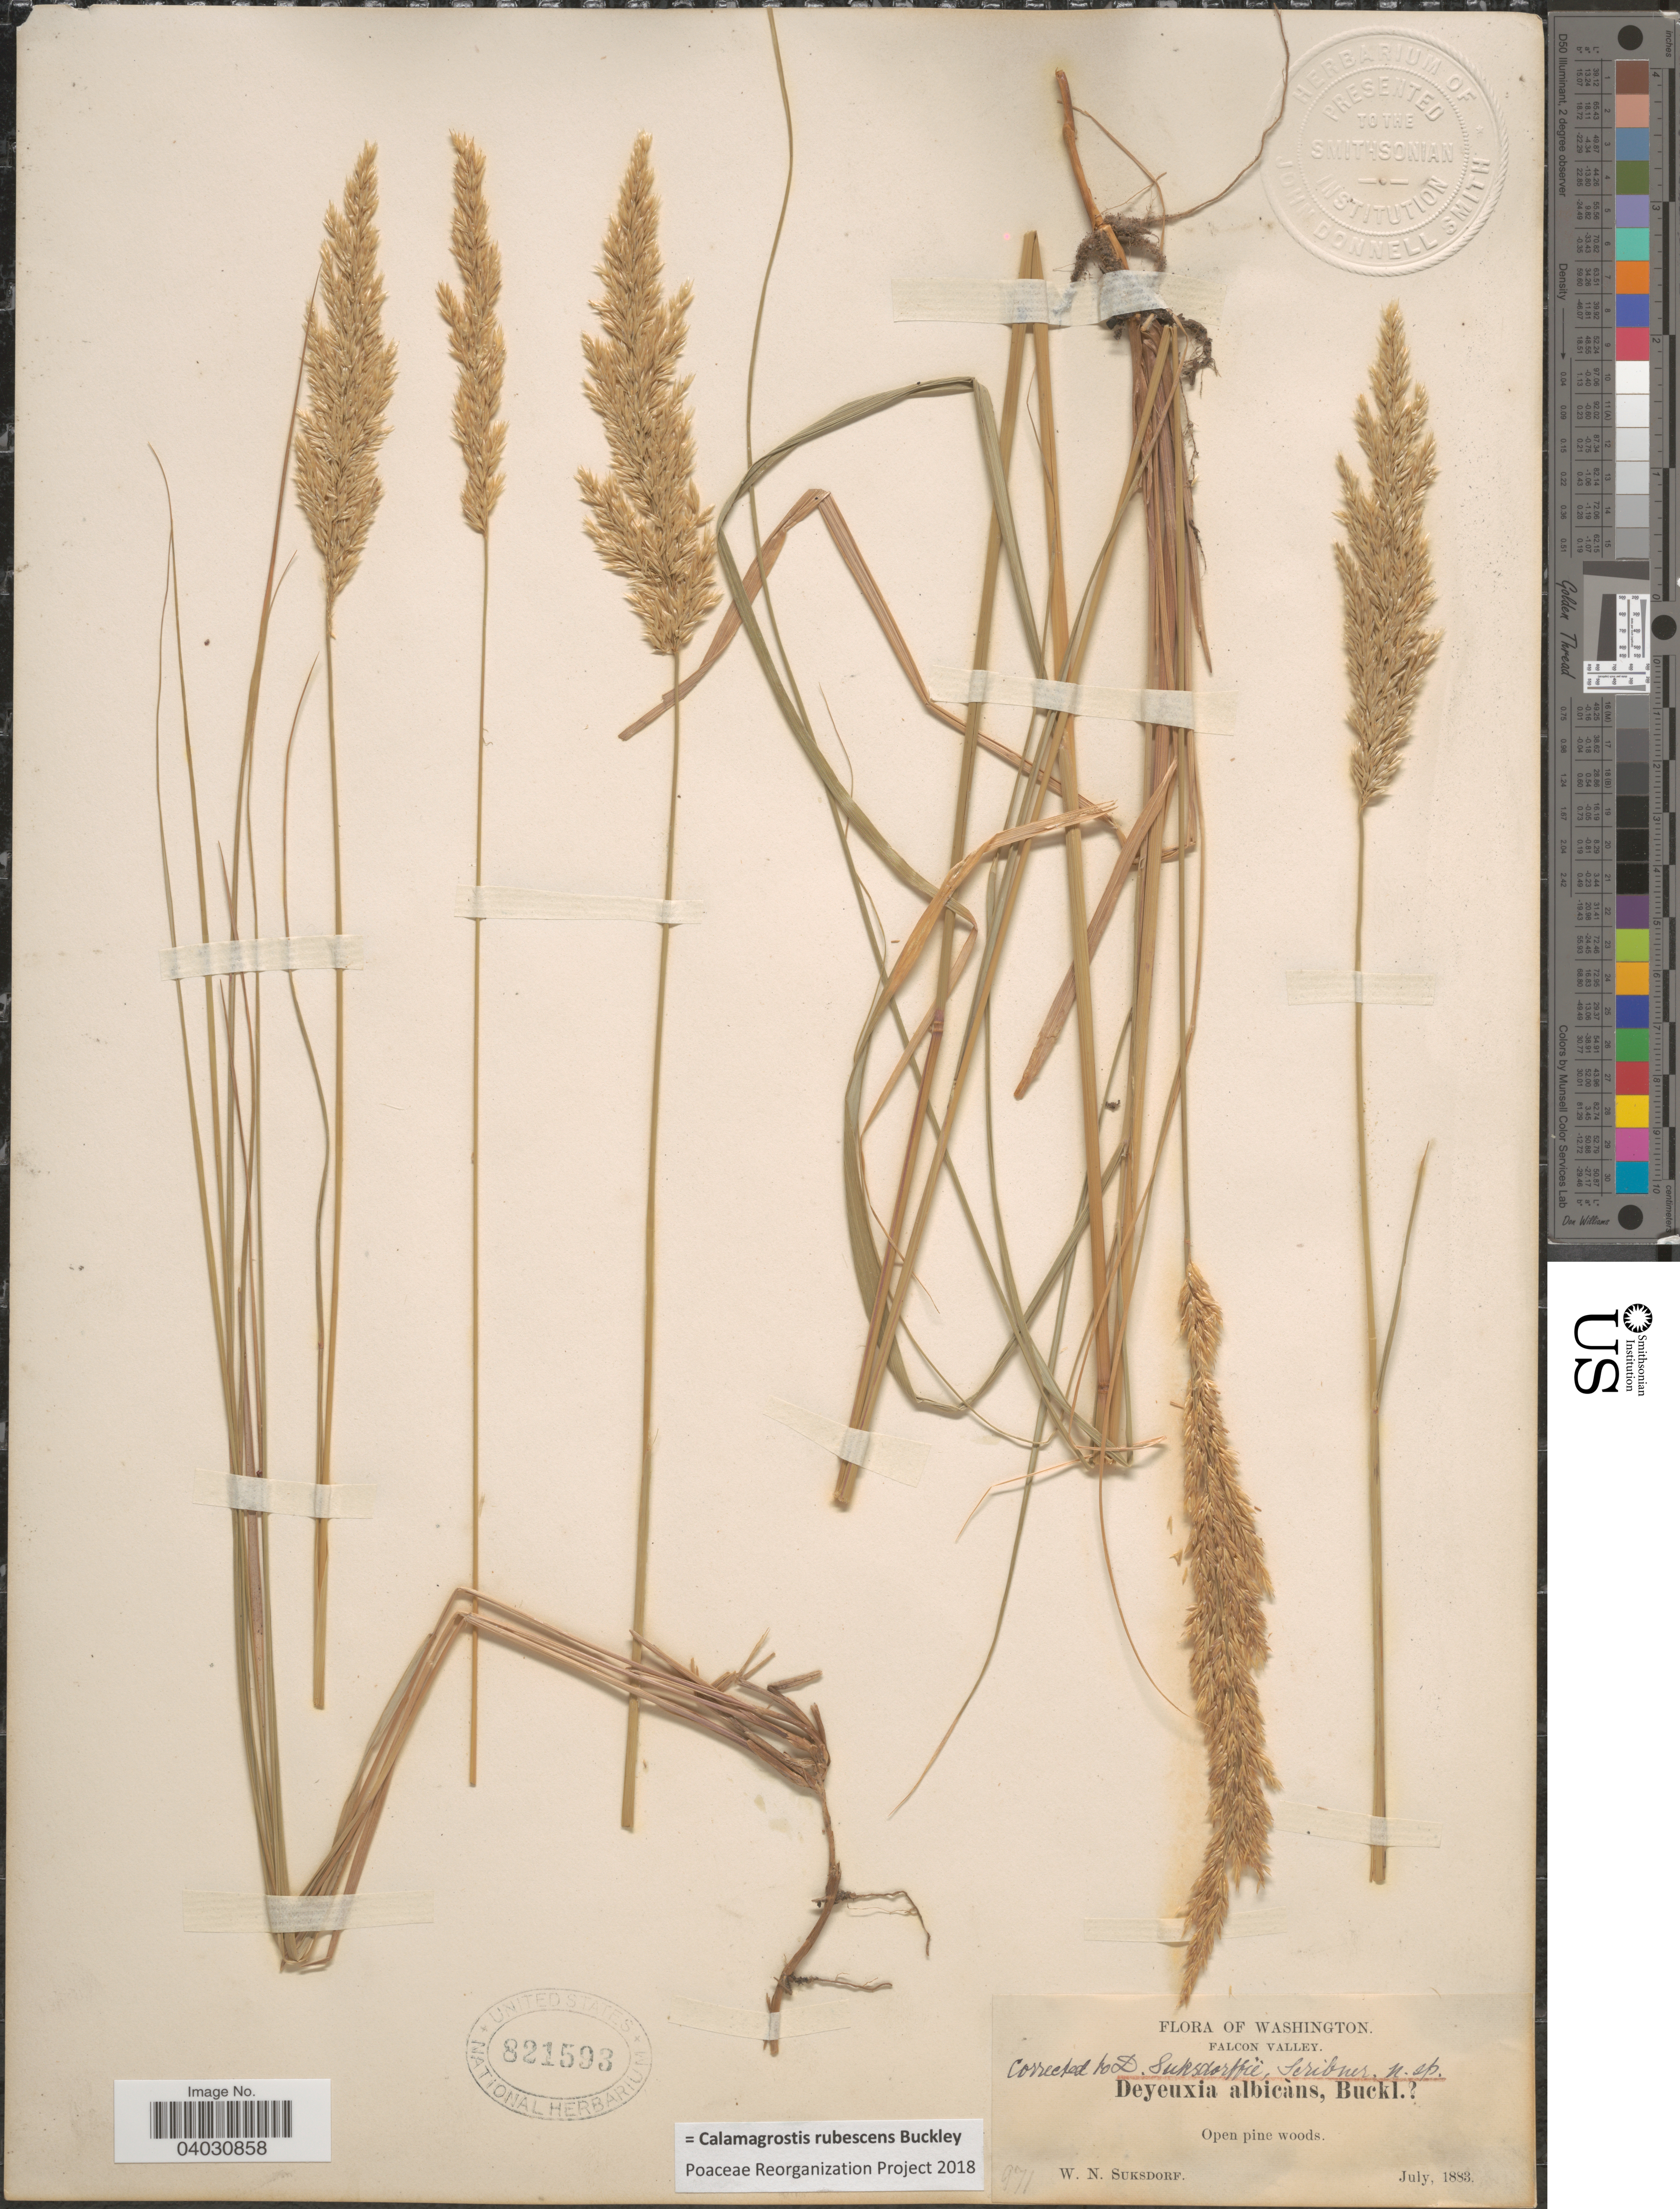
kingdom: Plantae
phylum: Tracheophyta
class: Liliopsida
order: Poales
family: Poaceae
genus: Calamagrostis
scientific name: Calamagrostis rubescens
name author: Buckley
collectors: W. N. Suksdorf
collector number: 971?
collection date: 1883-07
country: United States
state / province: Washington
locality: Falcon Valley. Open pine woods.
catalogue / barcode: US 821593